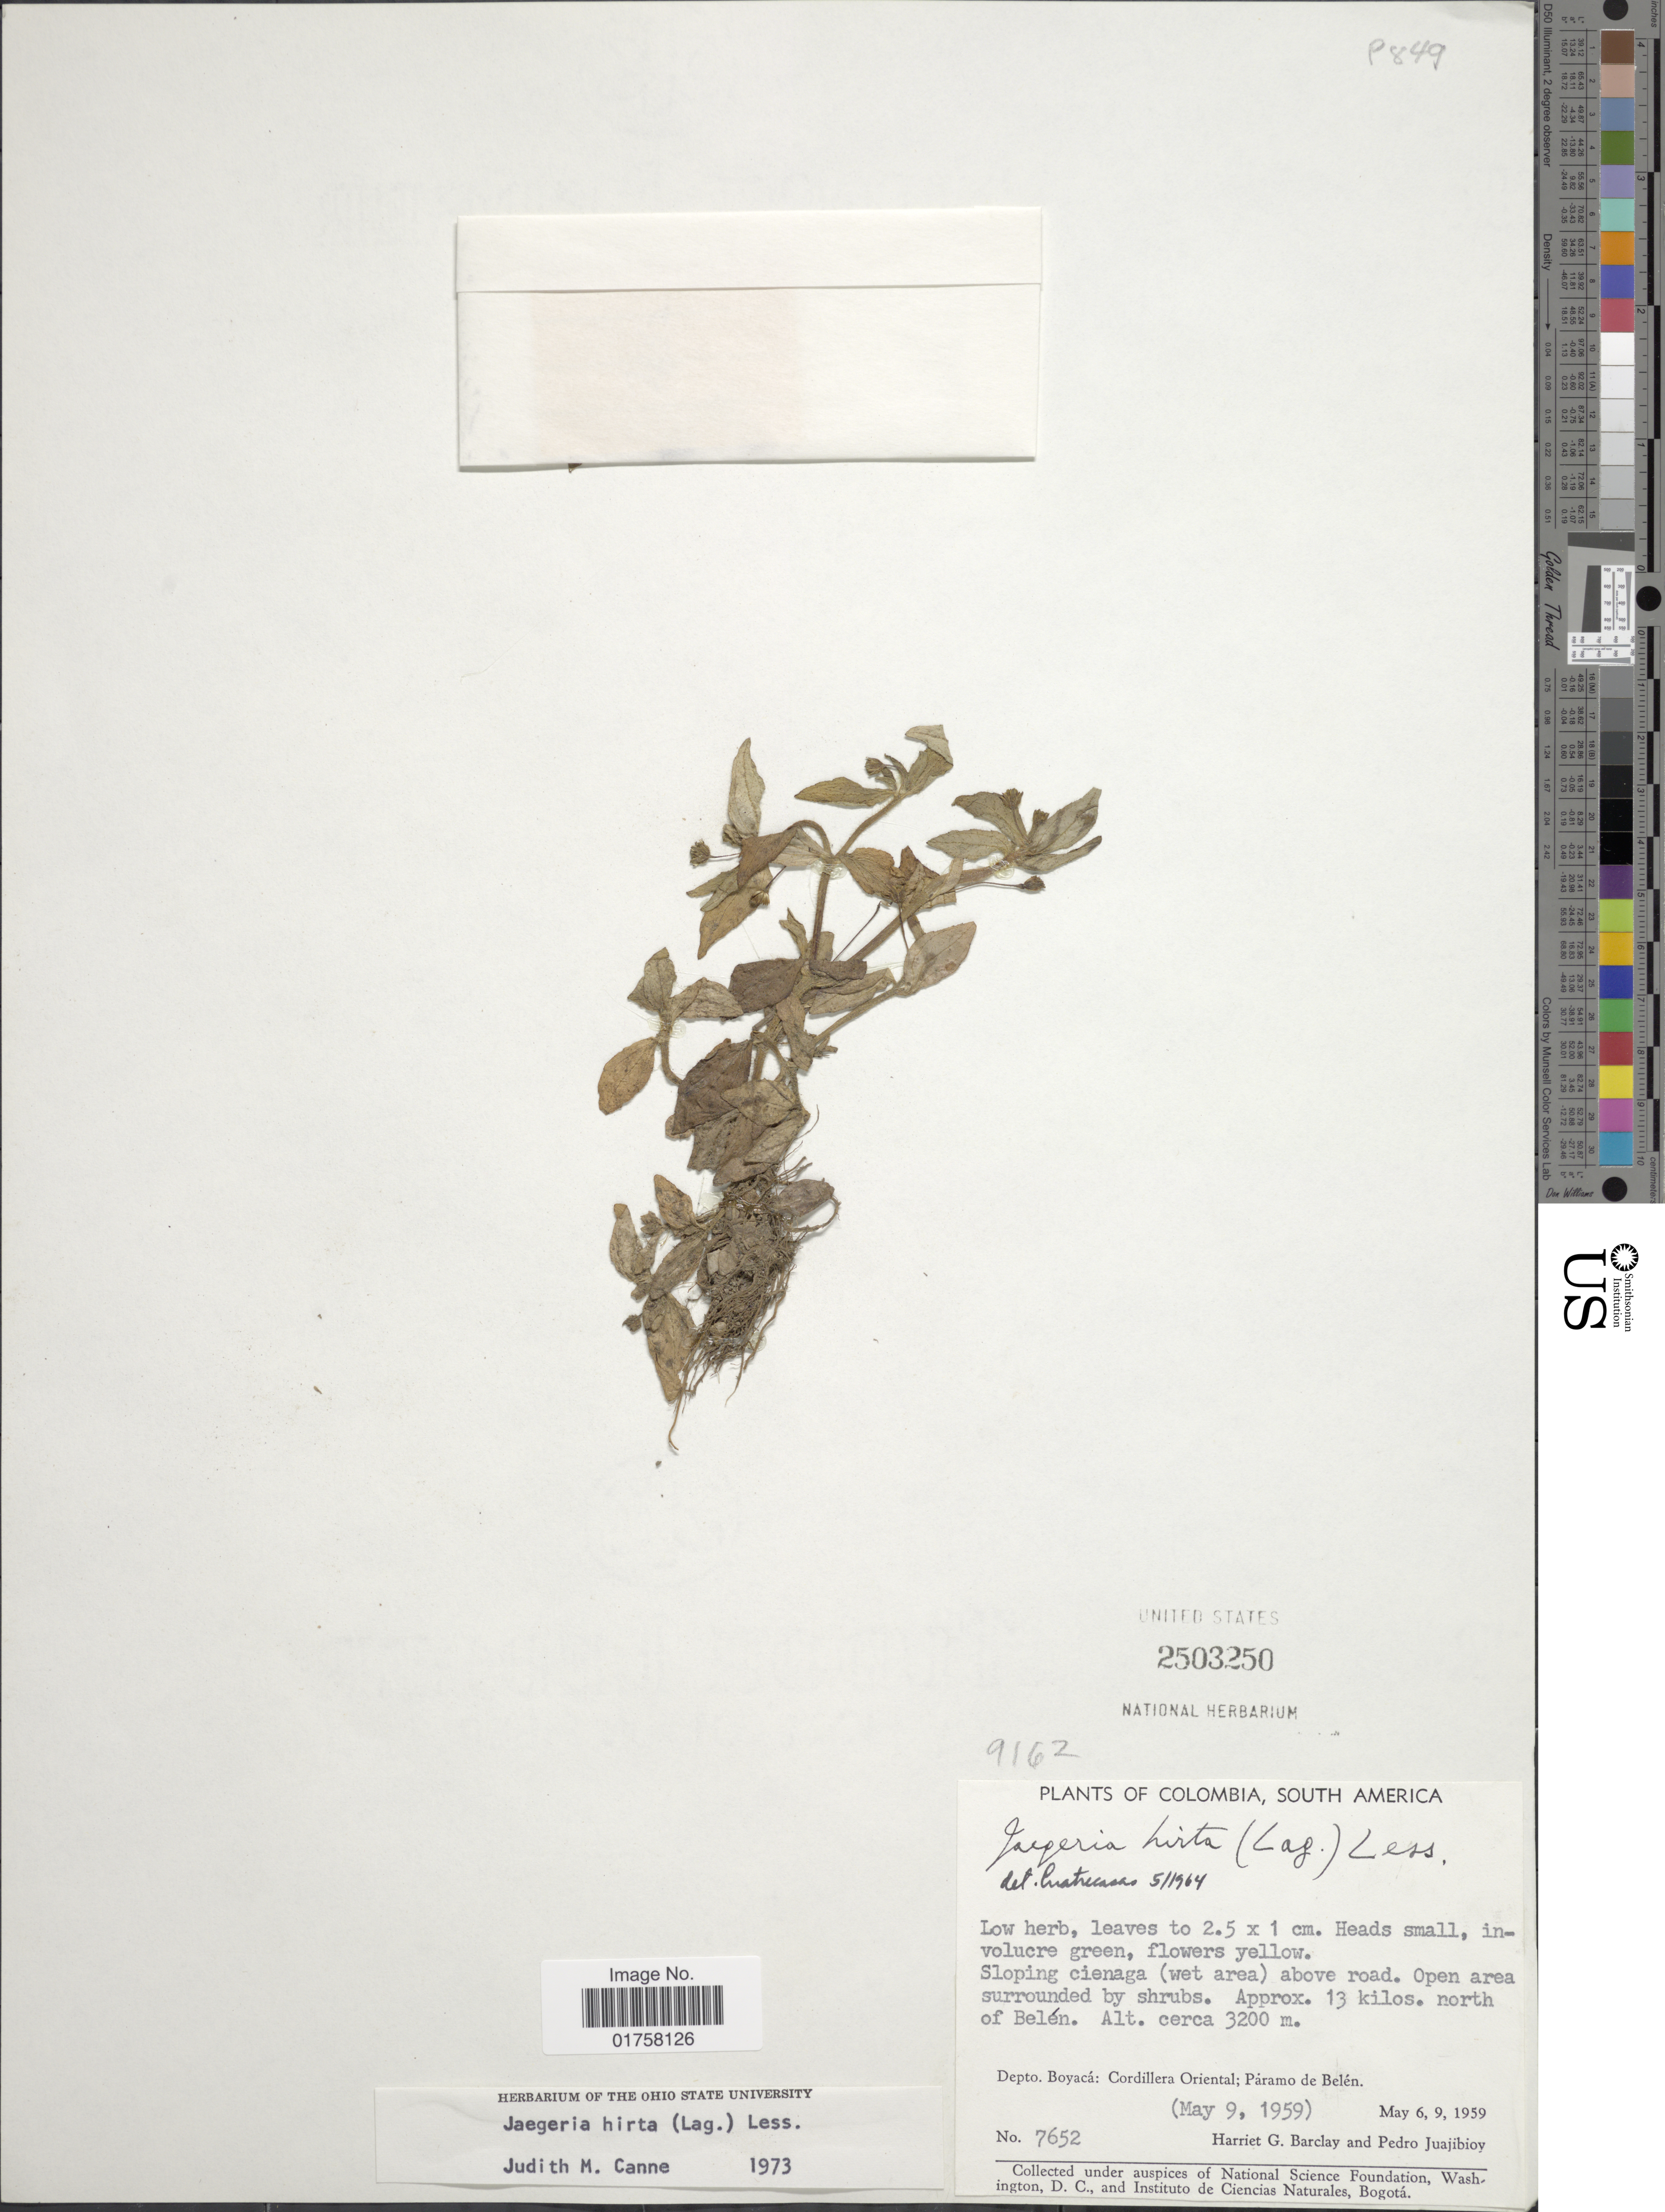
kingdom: Plantae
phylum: Tracheophyta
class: Magnoliopsida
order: Asterales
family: Asteraceae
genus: Jaegeria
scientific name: Jaegeria hirta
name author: (Lag.) Less.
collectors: H. G. Barclay & P. Juajibioy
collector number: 7652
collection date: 1959-05-06/1959-05-09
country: Colombia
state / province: Boyacá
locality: Approx. 13 kilos. north of Belén, Cordillera Oriental; Páramo de Belén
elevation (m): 3200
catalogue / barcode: US 2503250